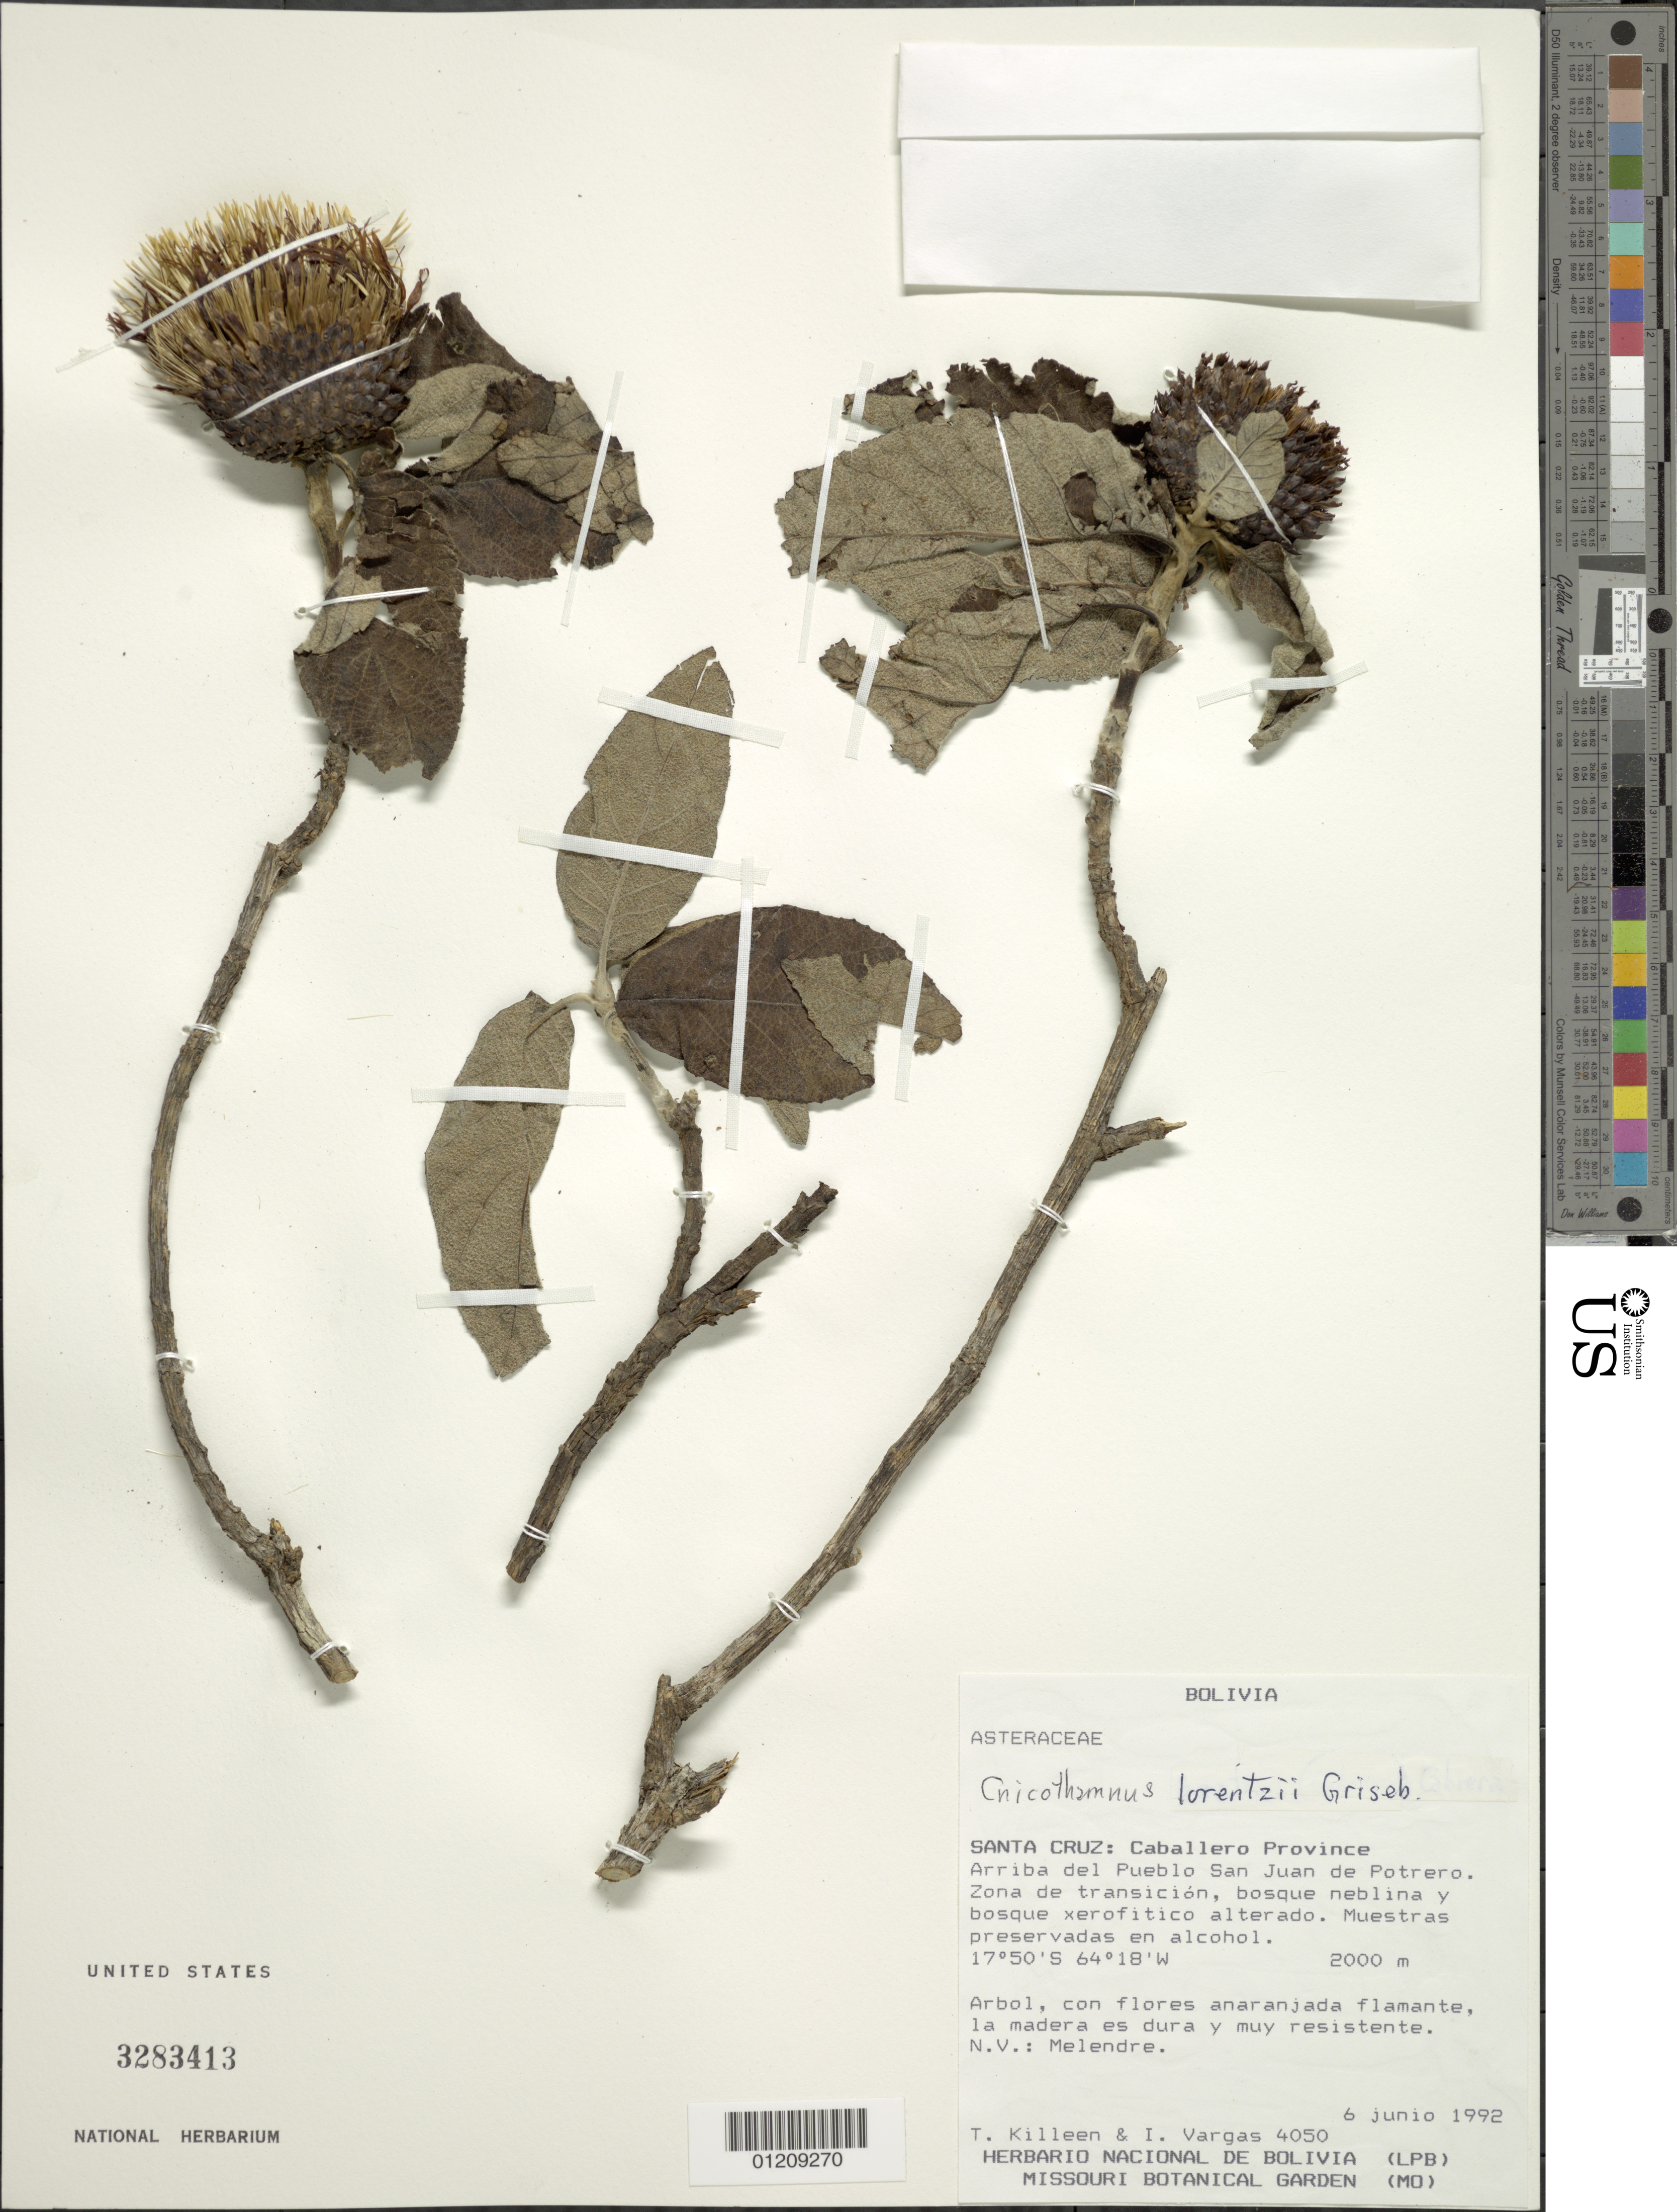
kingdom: Plantae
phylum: Tracheophyta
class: Magnoliopsida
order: Asterales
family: Asteraceae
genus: Cnicothamnus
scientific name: Cnicothamnus lorentzii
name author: Griseb.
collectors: T. Killeen & I. Vargas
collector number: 4050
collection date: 1992-06-06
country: Bolivia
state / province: Santa Cruz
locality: Caballero Prov. Arriba del Pueblo San Juan de Potrero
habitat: Zona de transicion, bosque neblina y bosque xerofitico alterado.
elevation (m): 2000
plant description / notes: NV: Melendre; Muestras preservadas en alcohol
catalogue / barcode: US 3283413